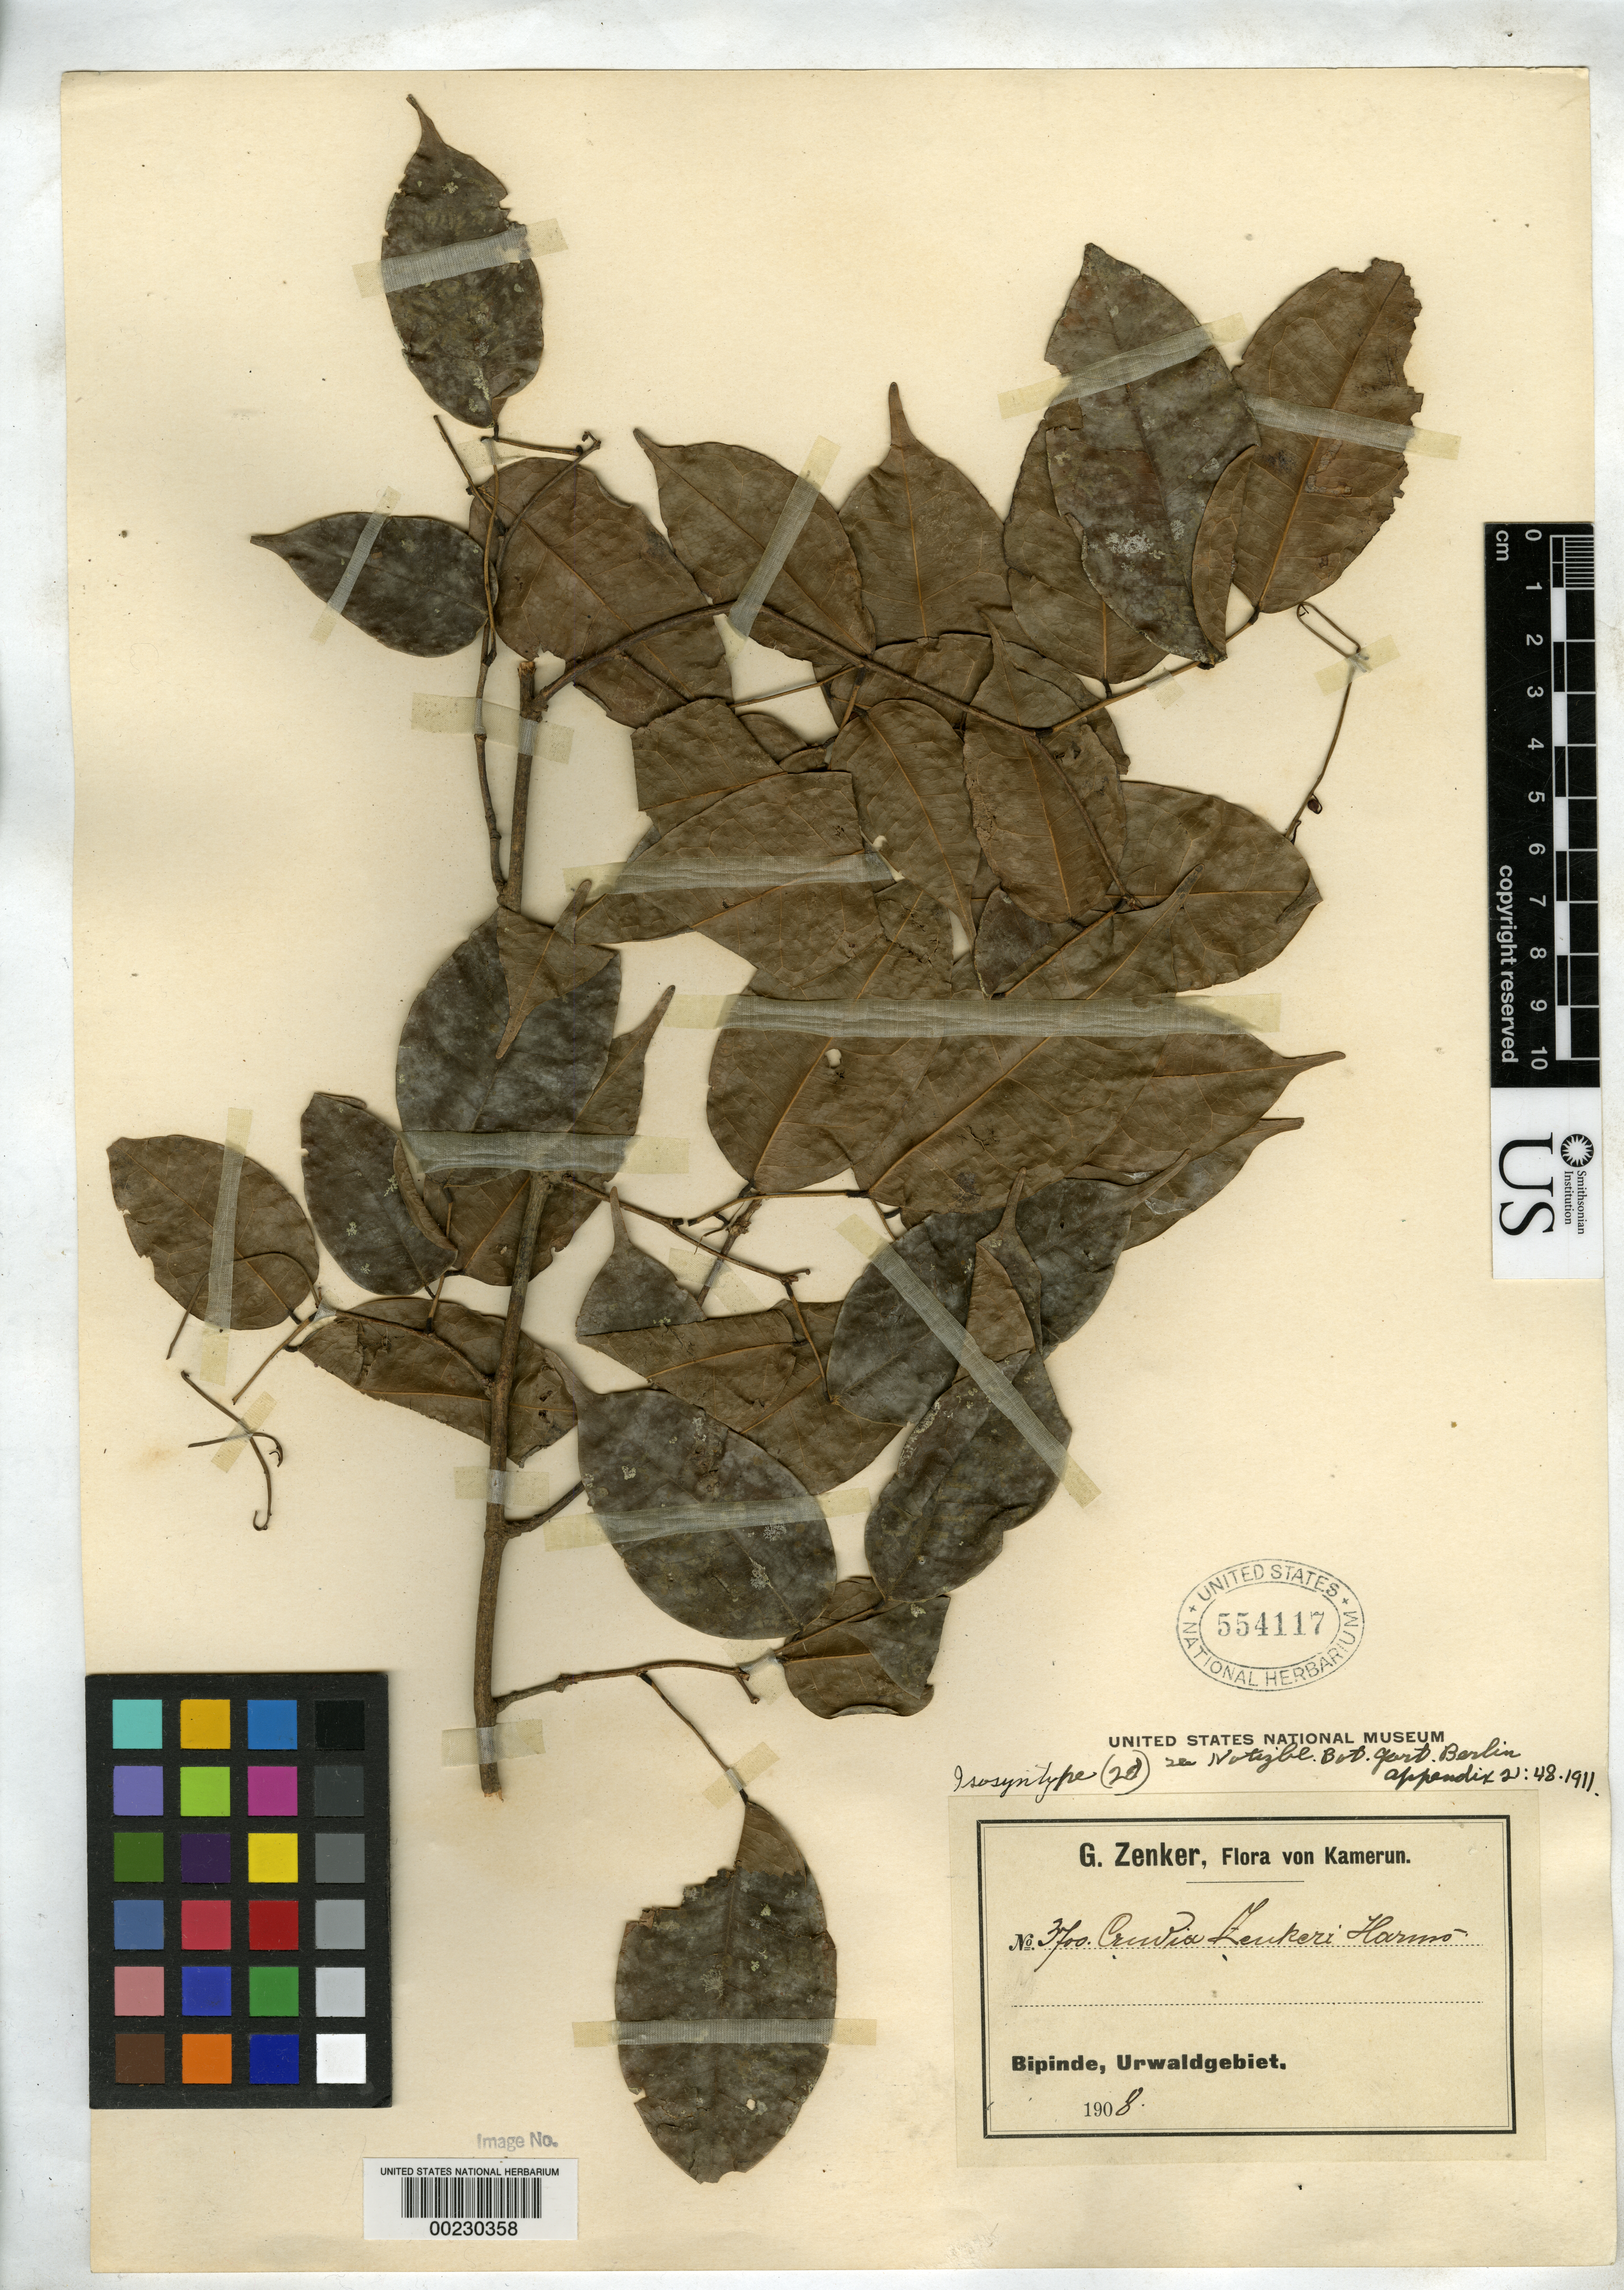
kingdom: Plantae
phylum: Tracheophyta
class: Magnoliopsida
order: Fabales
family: Fabaceae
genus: Crudia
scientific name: Crudia zenkeri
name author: Harms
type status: Syntype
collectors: G. A. Zenker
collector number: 3700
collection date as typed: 1908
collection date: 1908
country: Cameroon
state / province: Sud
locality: Kamerun, Bipinde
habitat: Virgin forest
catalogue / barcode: US 554117